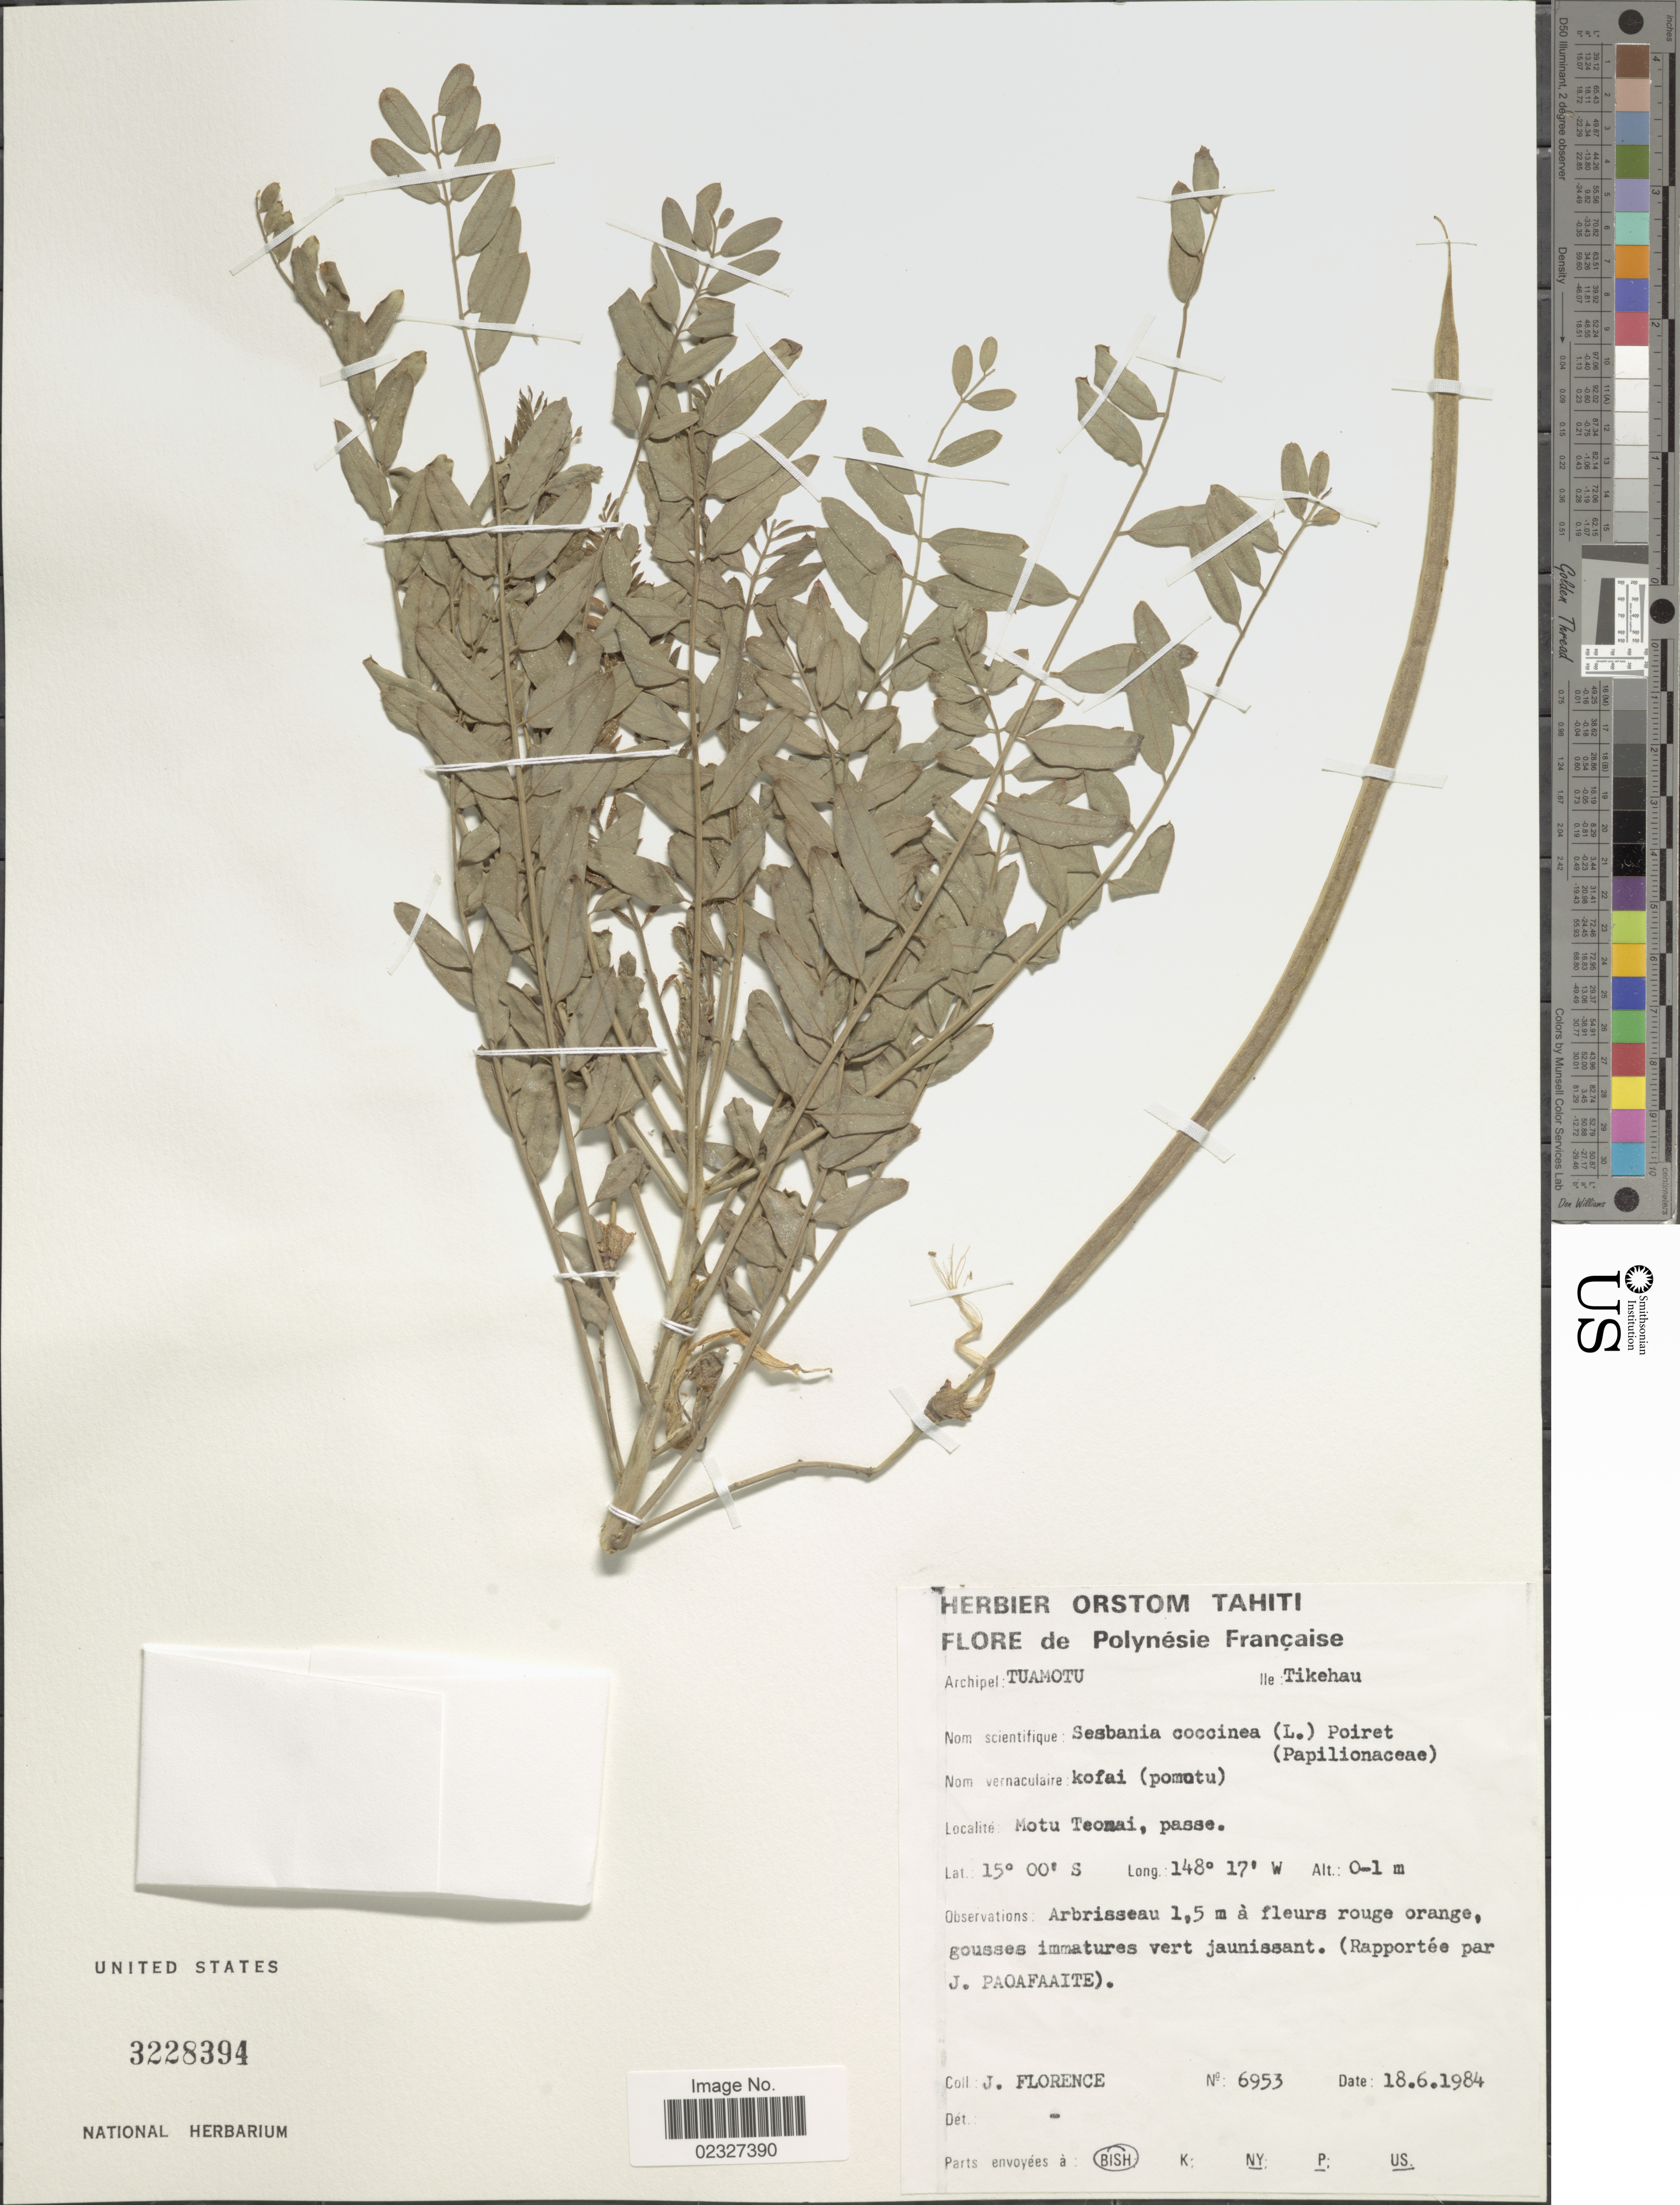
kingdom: Plantae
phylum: Tracheophyta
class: Magnoliopsida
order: Fabales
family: Fabaceae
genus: Sesbania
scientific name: Sesbania coccinea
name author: (L. f.) Poir.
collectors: J. Florence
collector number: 6953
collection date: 1984-06-18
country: French Polynesia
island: Tikehau Atoll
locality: Tuamotu, Ille Tikehau, Motu Teomai [interpreted]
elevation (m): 0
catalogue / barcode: US 3228394